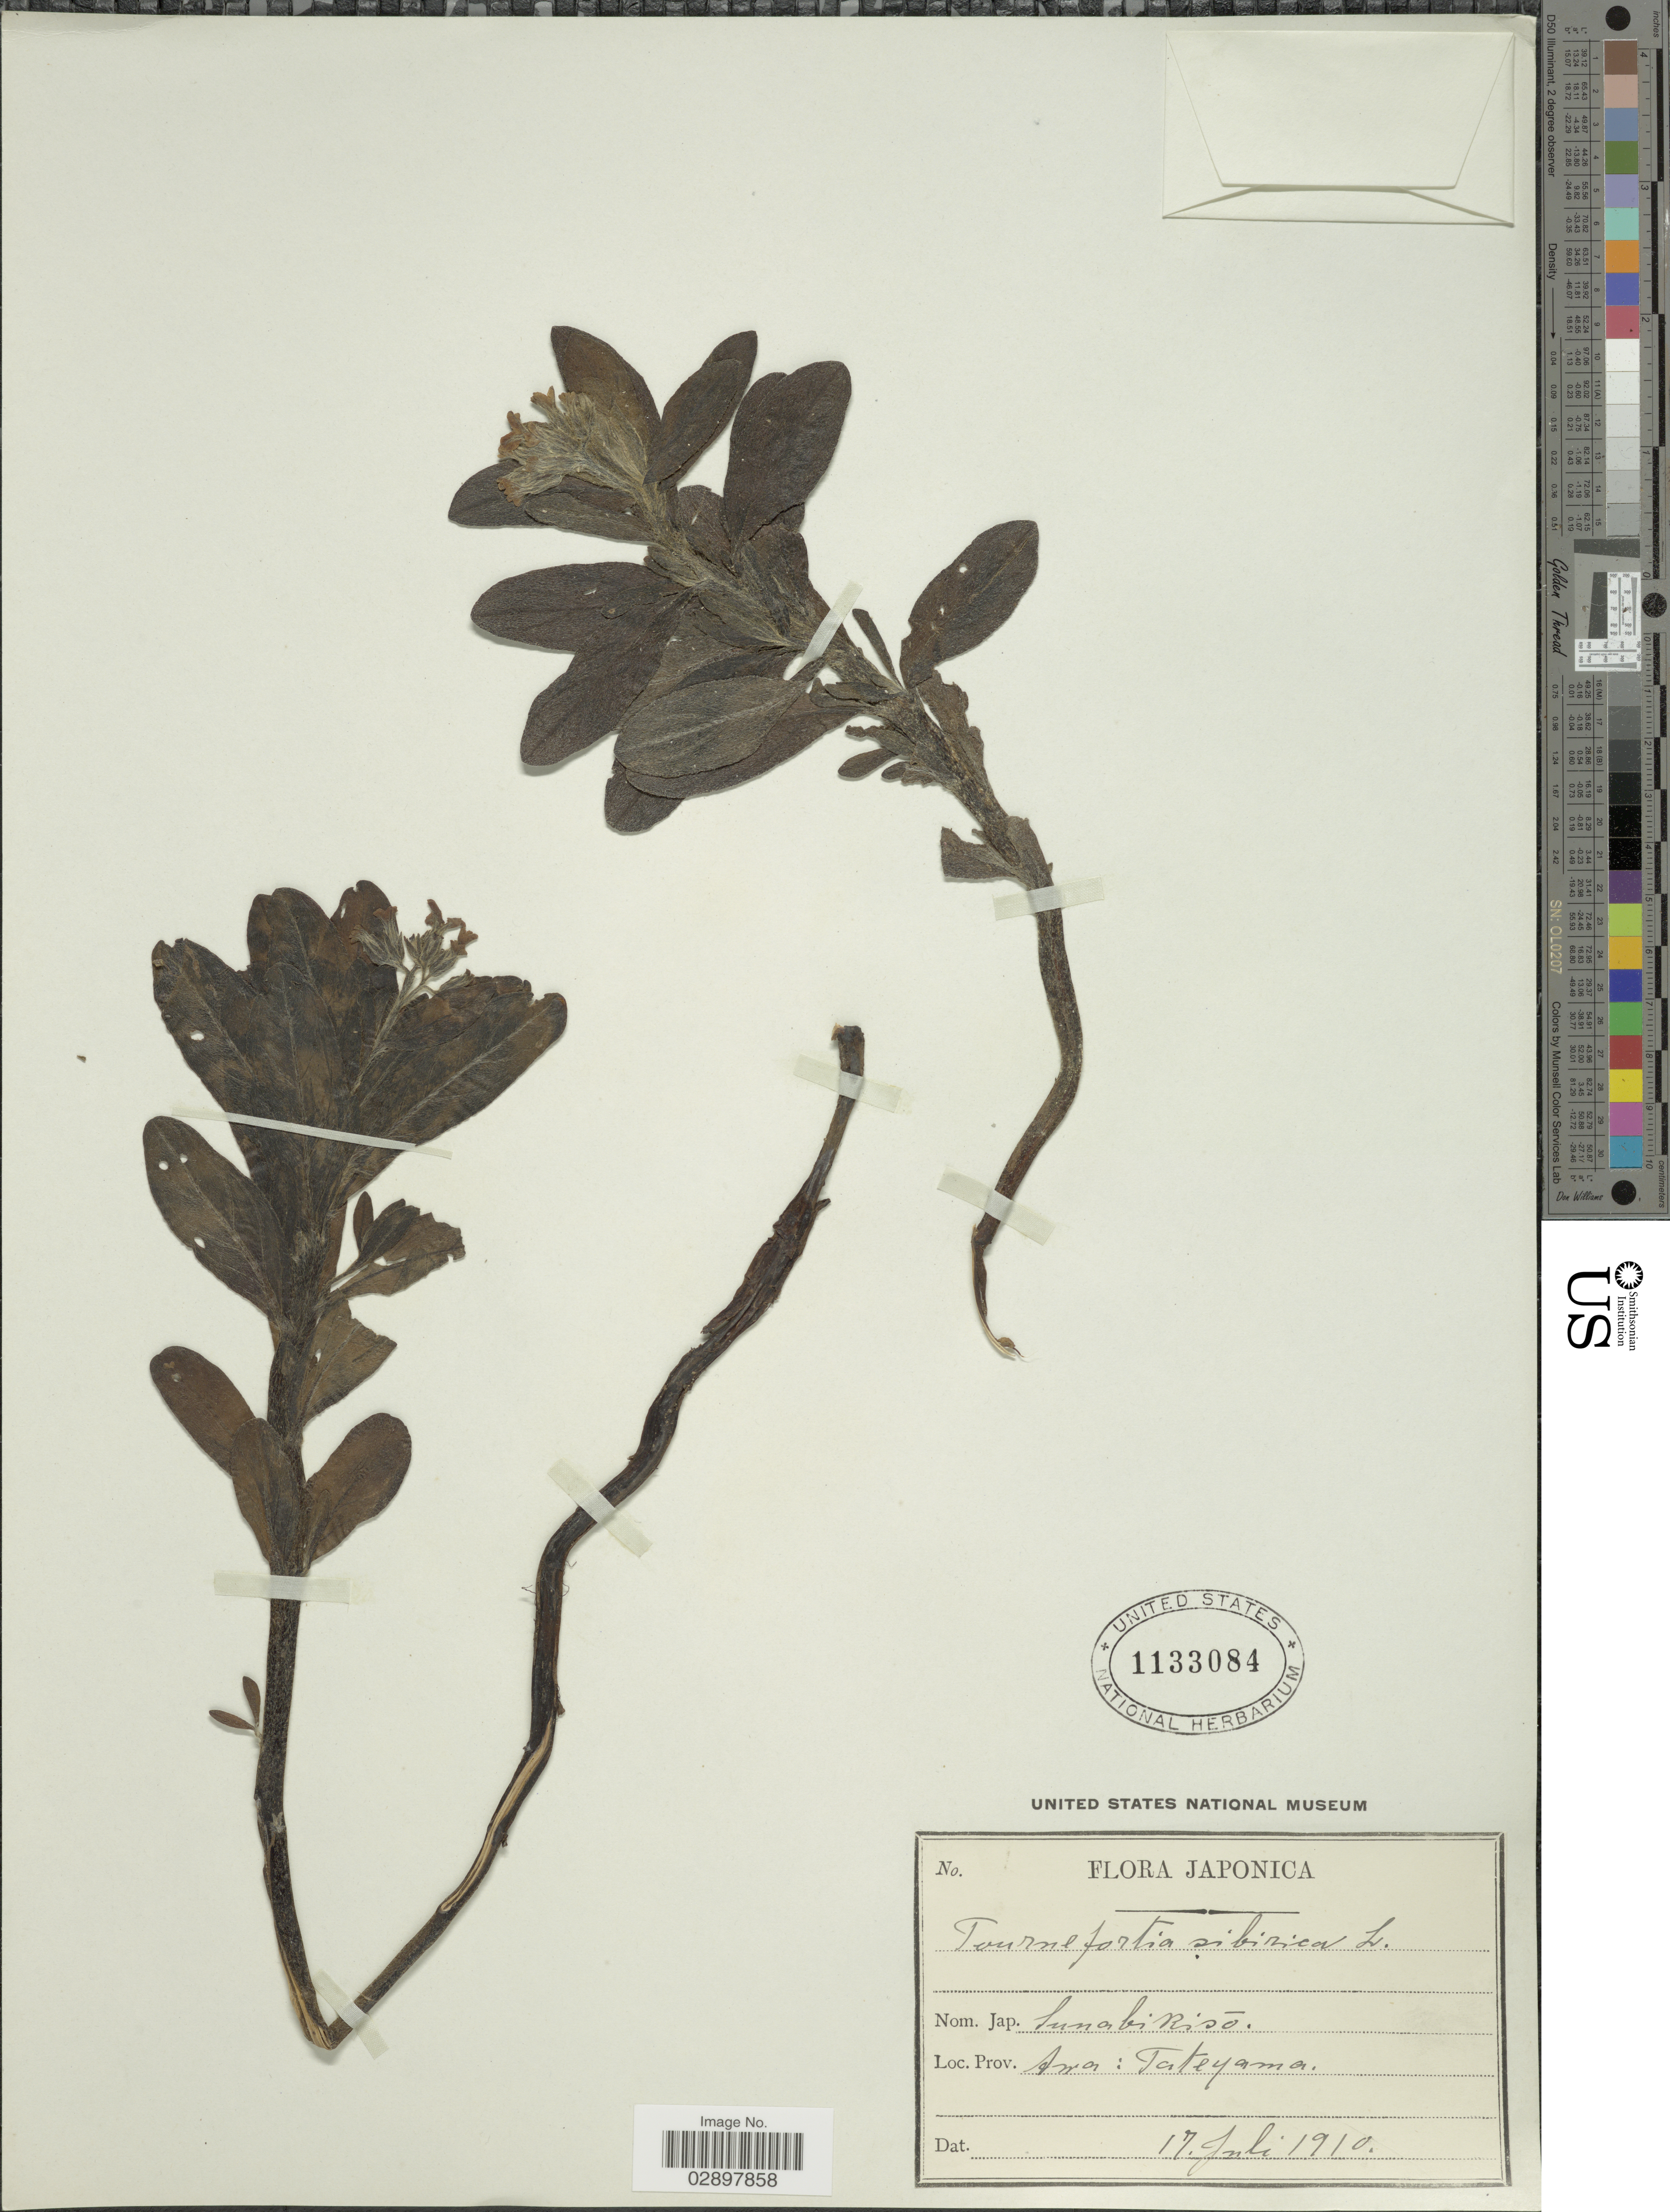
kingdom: Plantae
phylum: Tracheophyta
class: Magnoliopsida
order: Boraginales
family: Heliotropiaceae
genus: Tournefortia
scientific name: Tournefortia sibirica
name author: L.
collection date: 1910-07-17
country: Japan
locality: Awa: Tateyama.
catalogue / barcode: US 1133084